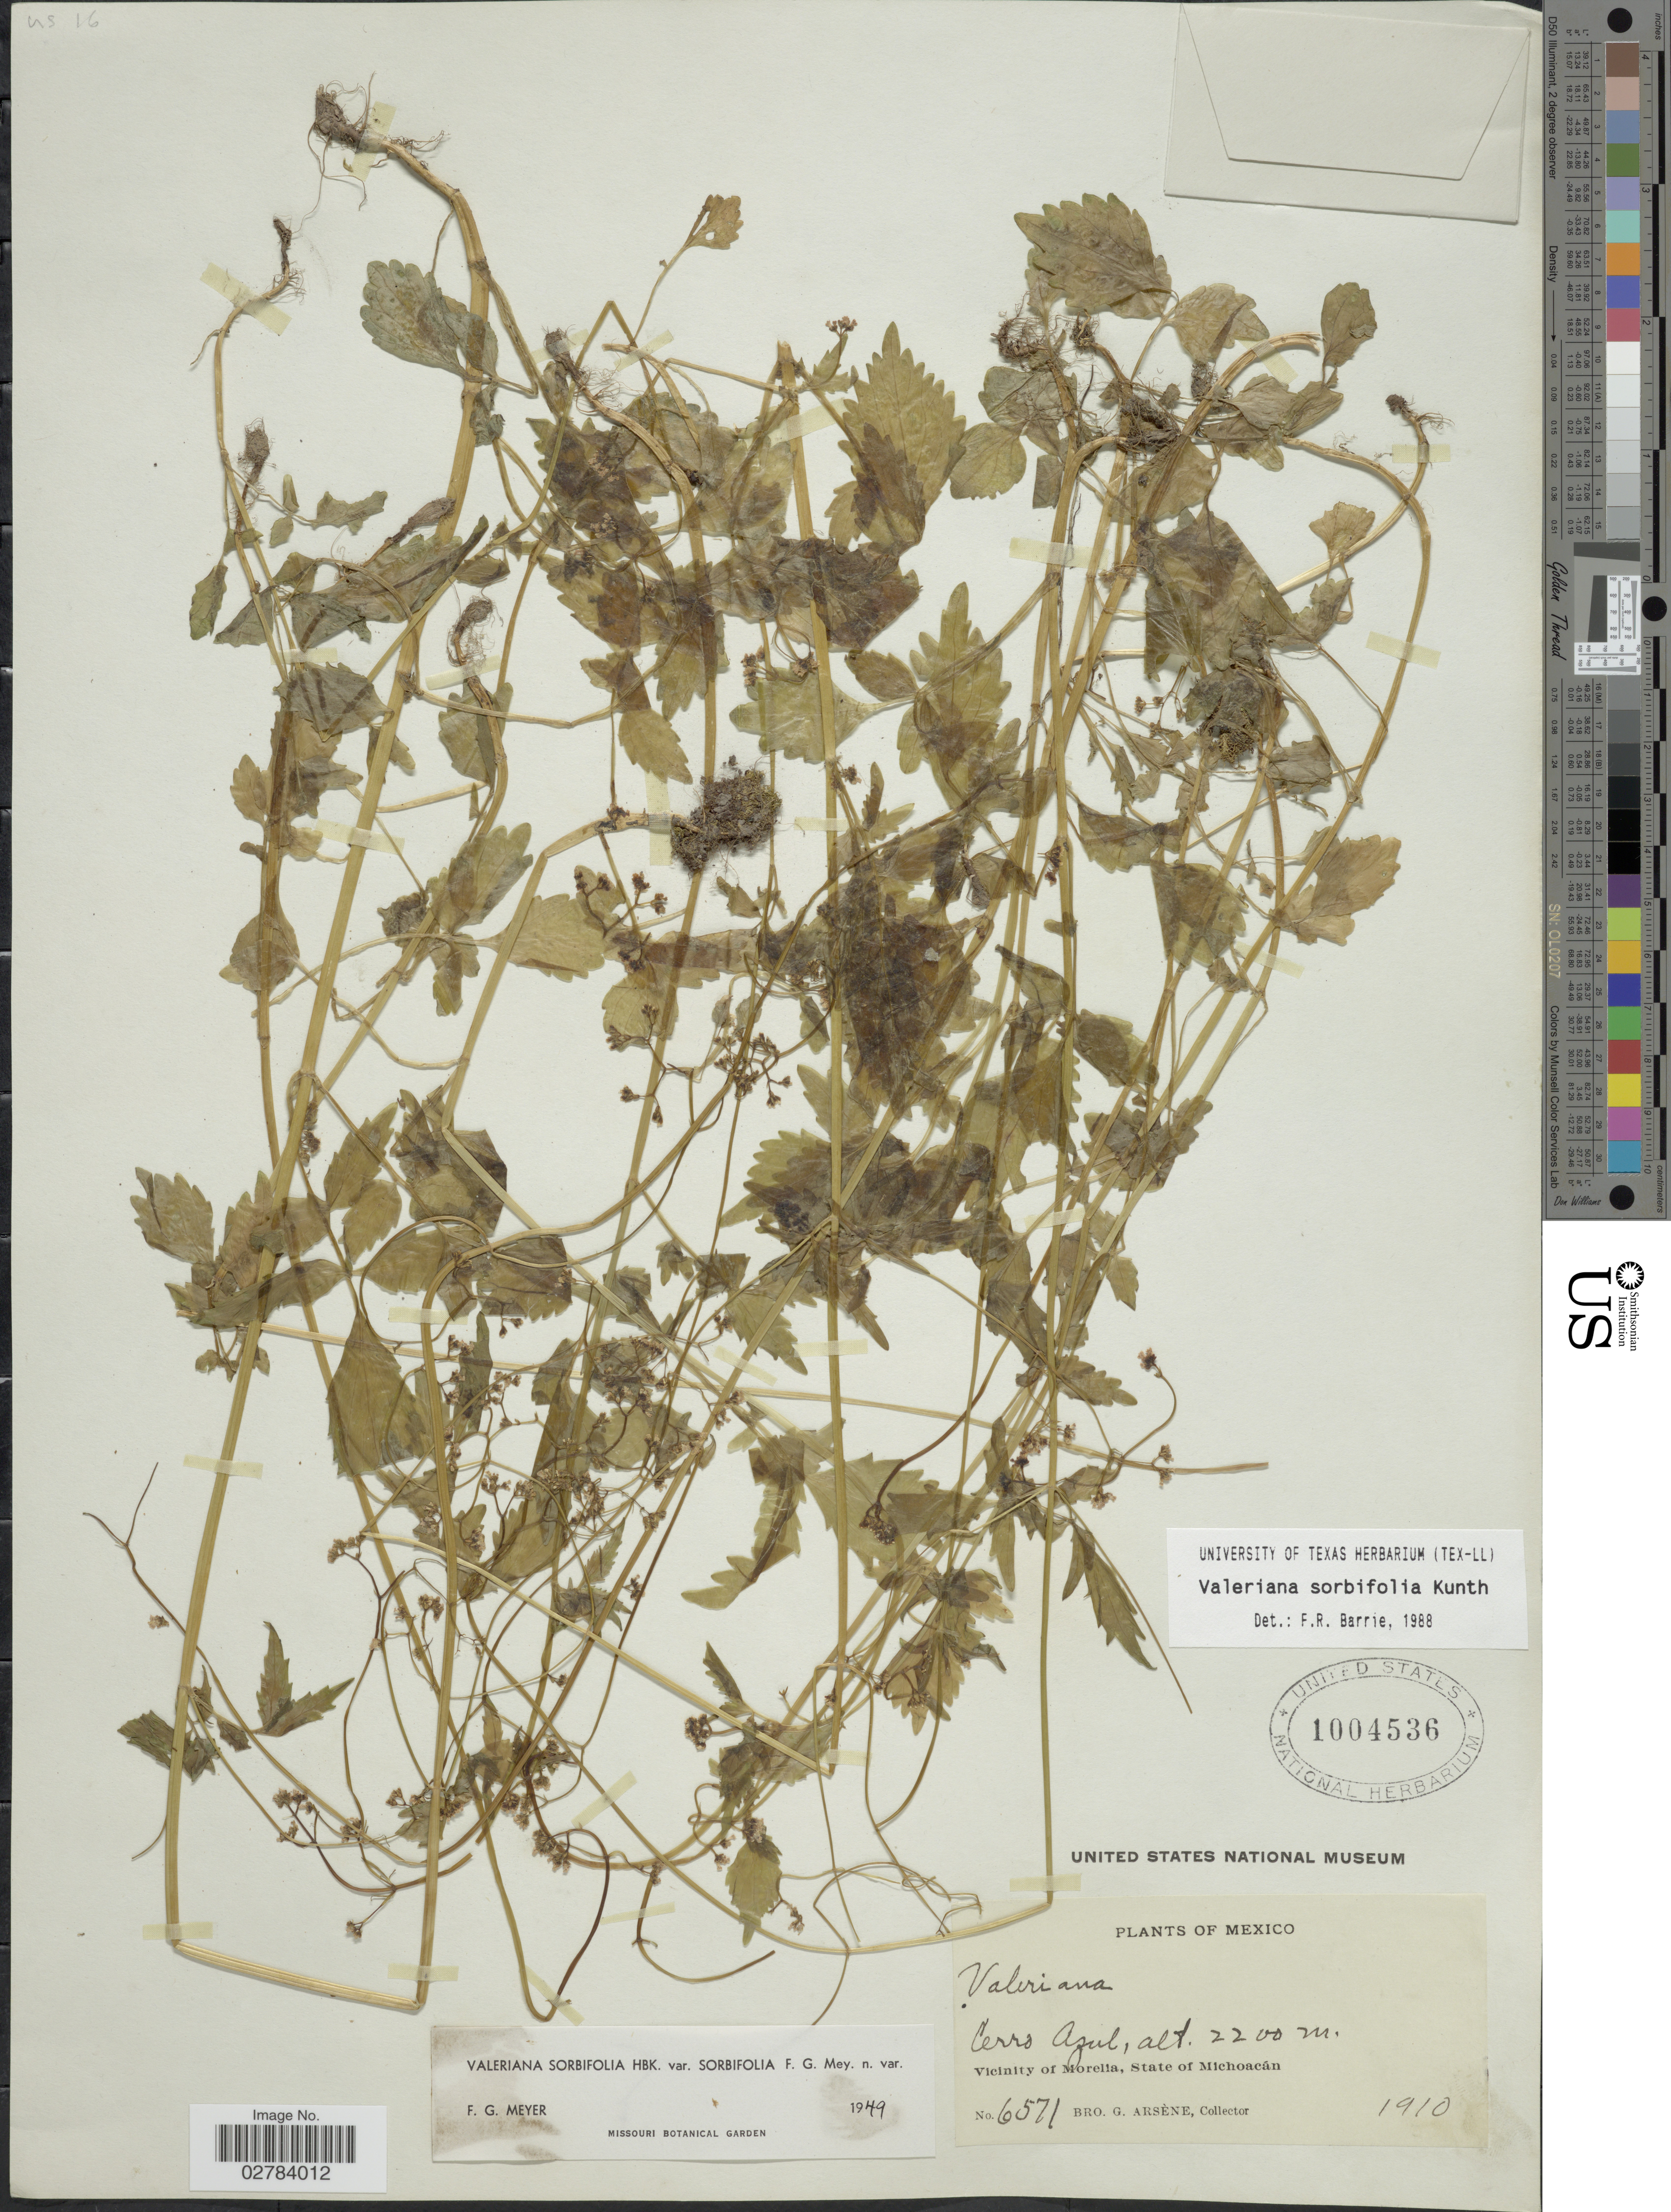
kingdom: Plantae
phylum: Tracheophyta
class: Magnoliopsida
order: Dipsacales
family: Caprifoliaceae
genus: Valeriana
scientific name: Valeriana sorbifolia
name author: Kunth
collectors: Bro. G. Arsène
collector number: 6571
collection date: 1910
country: Mexico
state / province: Michoacán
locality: Cerro Azul, Vicinity of Morelia.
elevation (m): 2200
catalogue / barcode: US 1004536